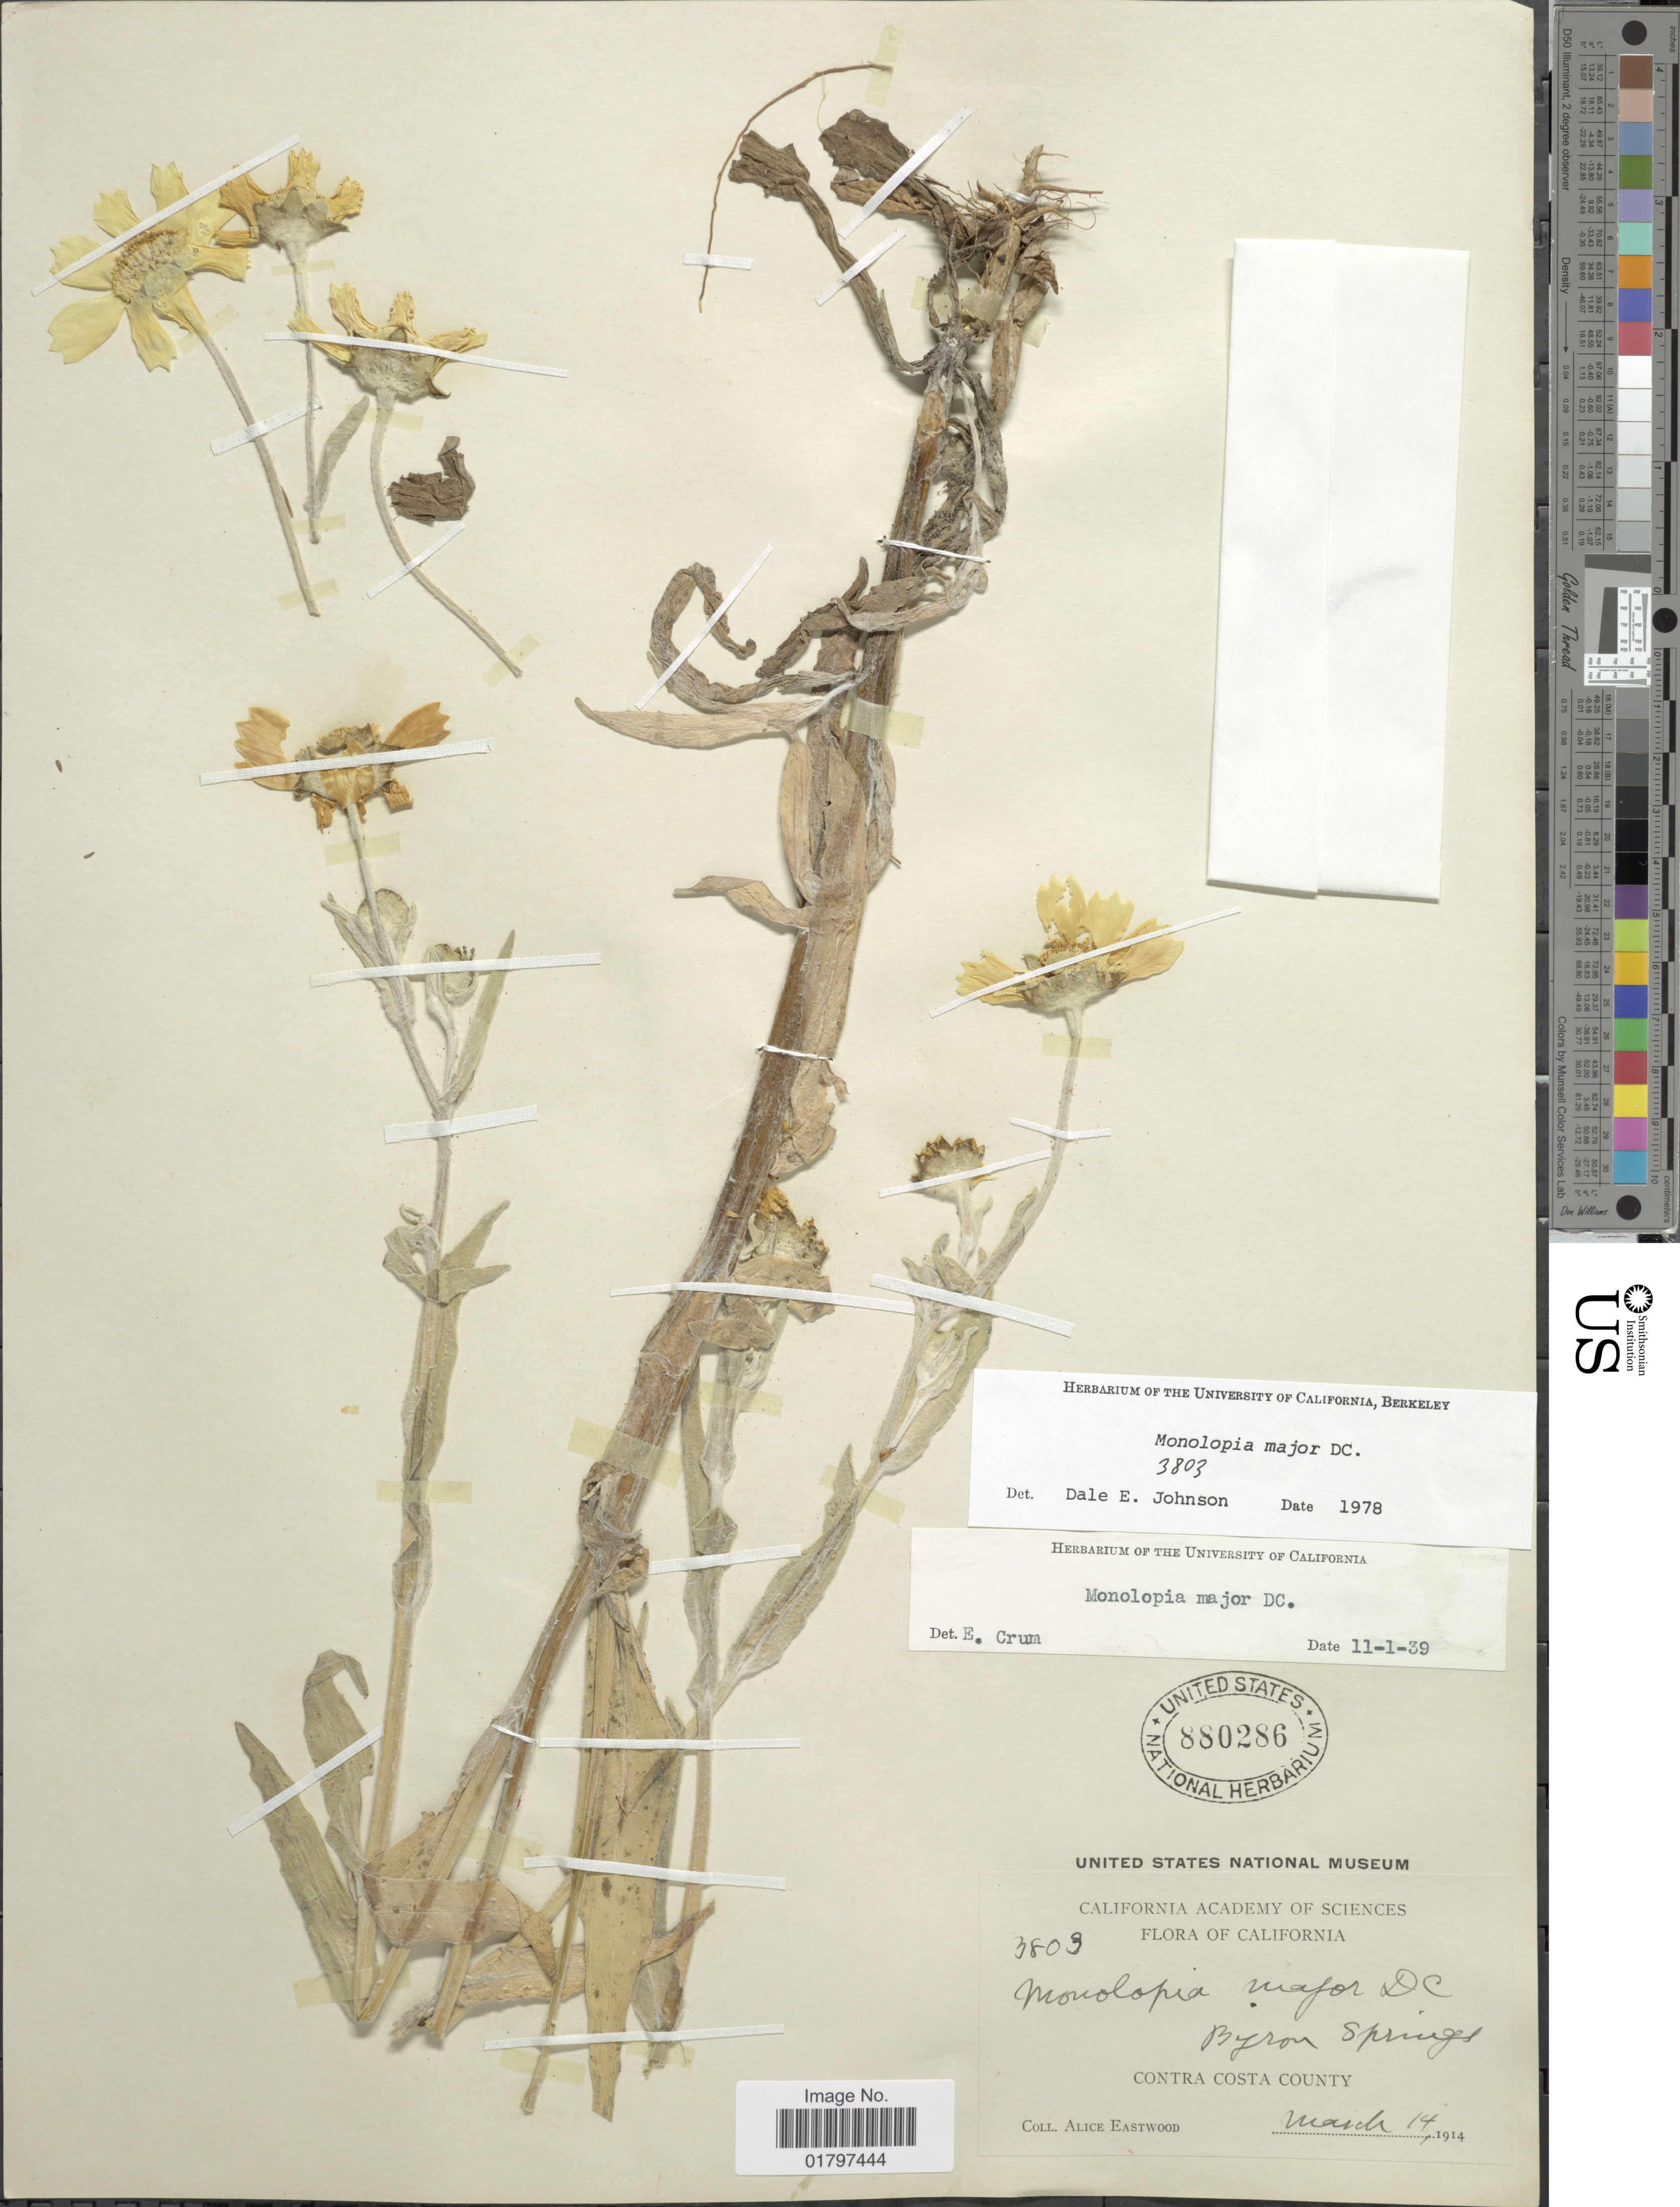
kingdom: Plantae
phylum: Tracheophyta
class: Magnoliopsida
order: Asterales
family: Asteraceae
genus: Monolopia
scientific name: Monolopia major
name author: DC.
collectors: A. Eastwood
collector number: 3803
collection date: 1914-03-14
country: United States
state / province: California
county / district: Contra Costa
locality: Byron Springs. Contra Costa County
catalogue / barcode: US 880286